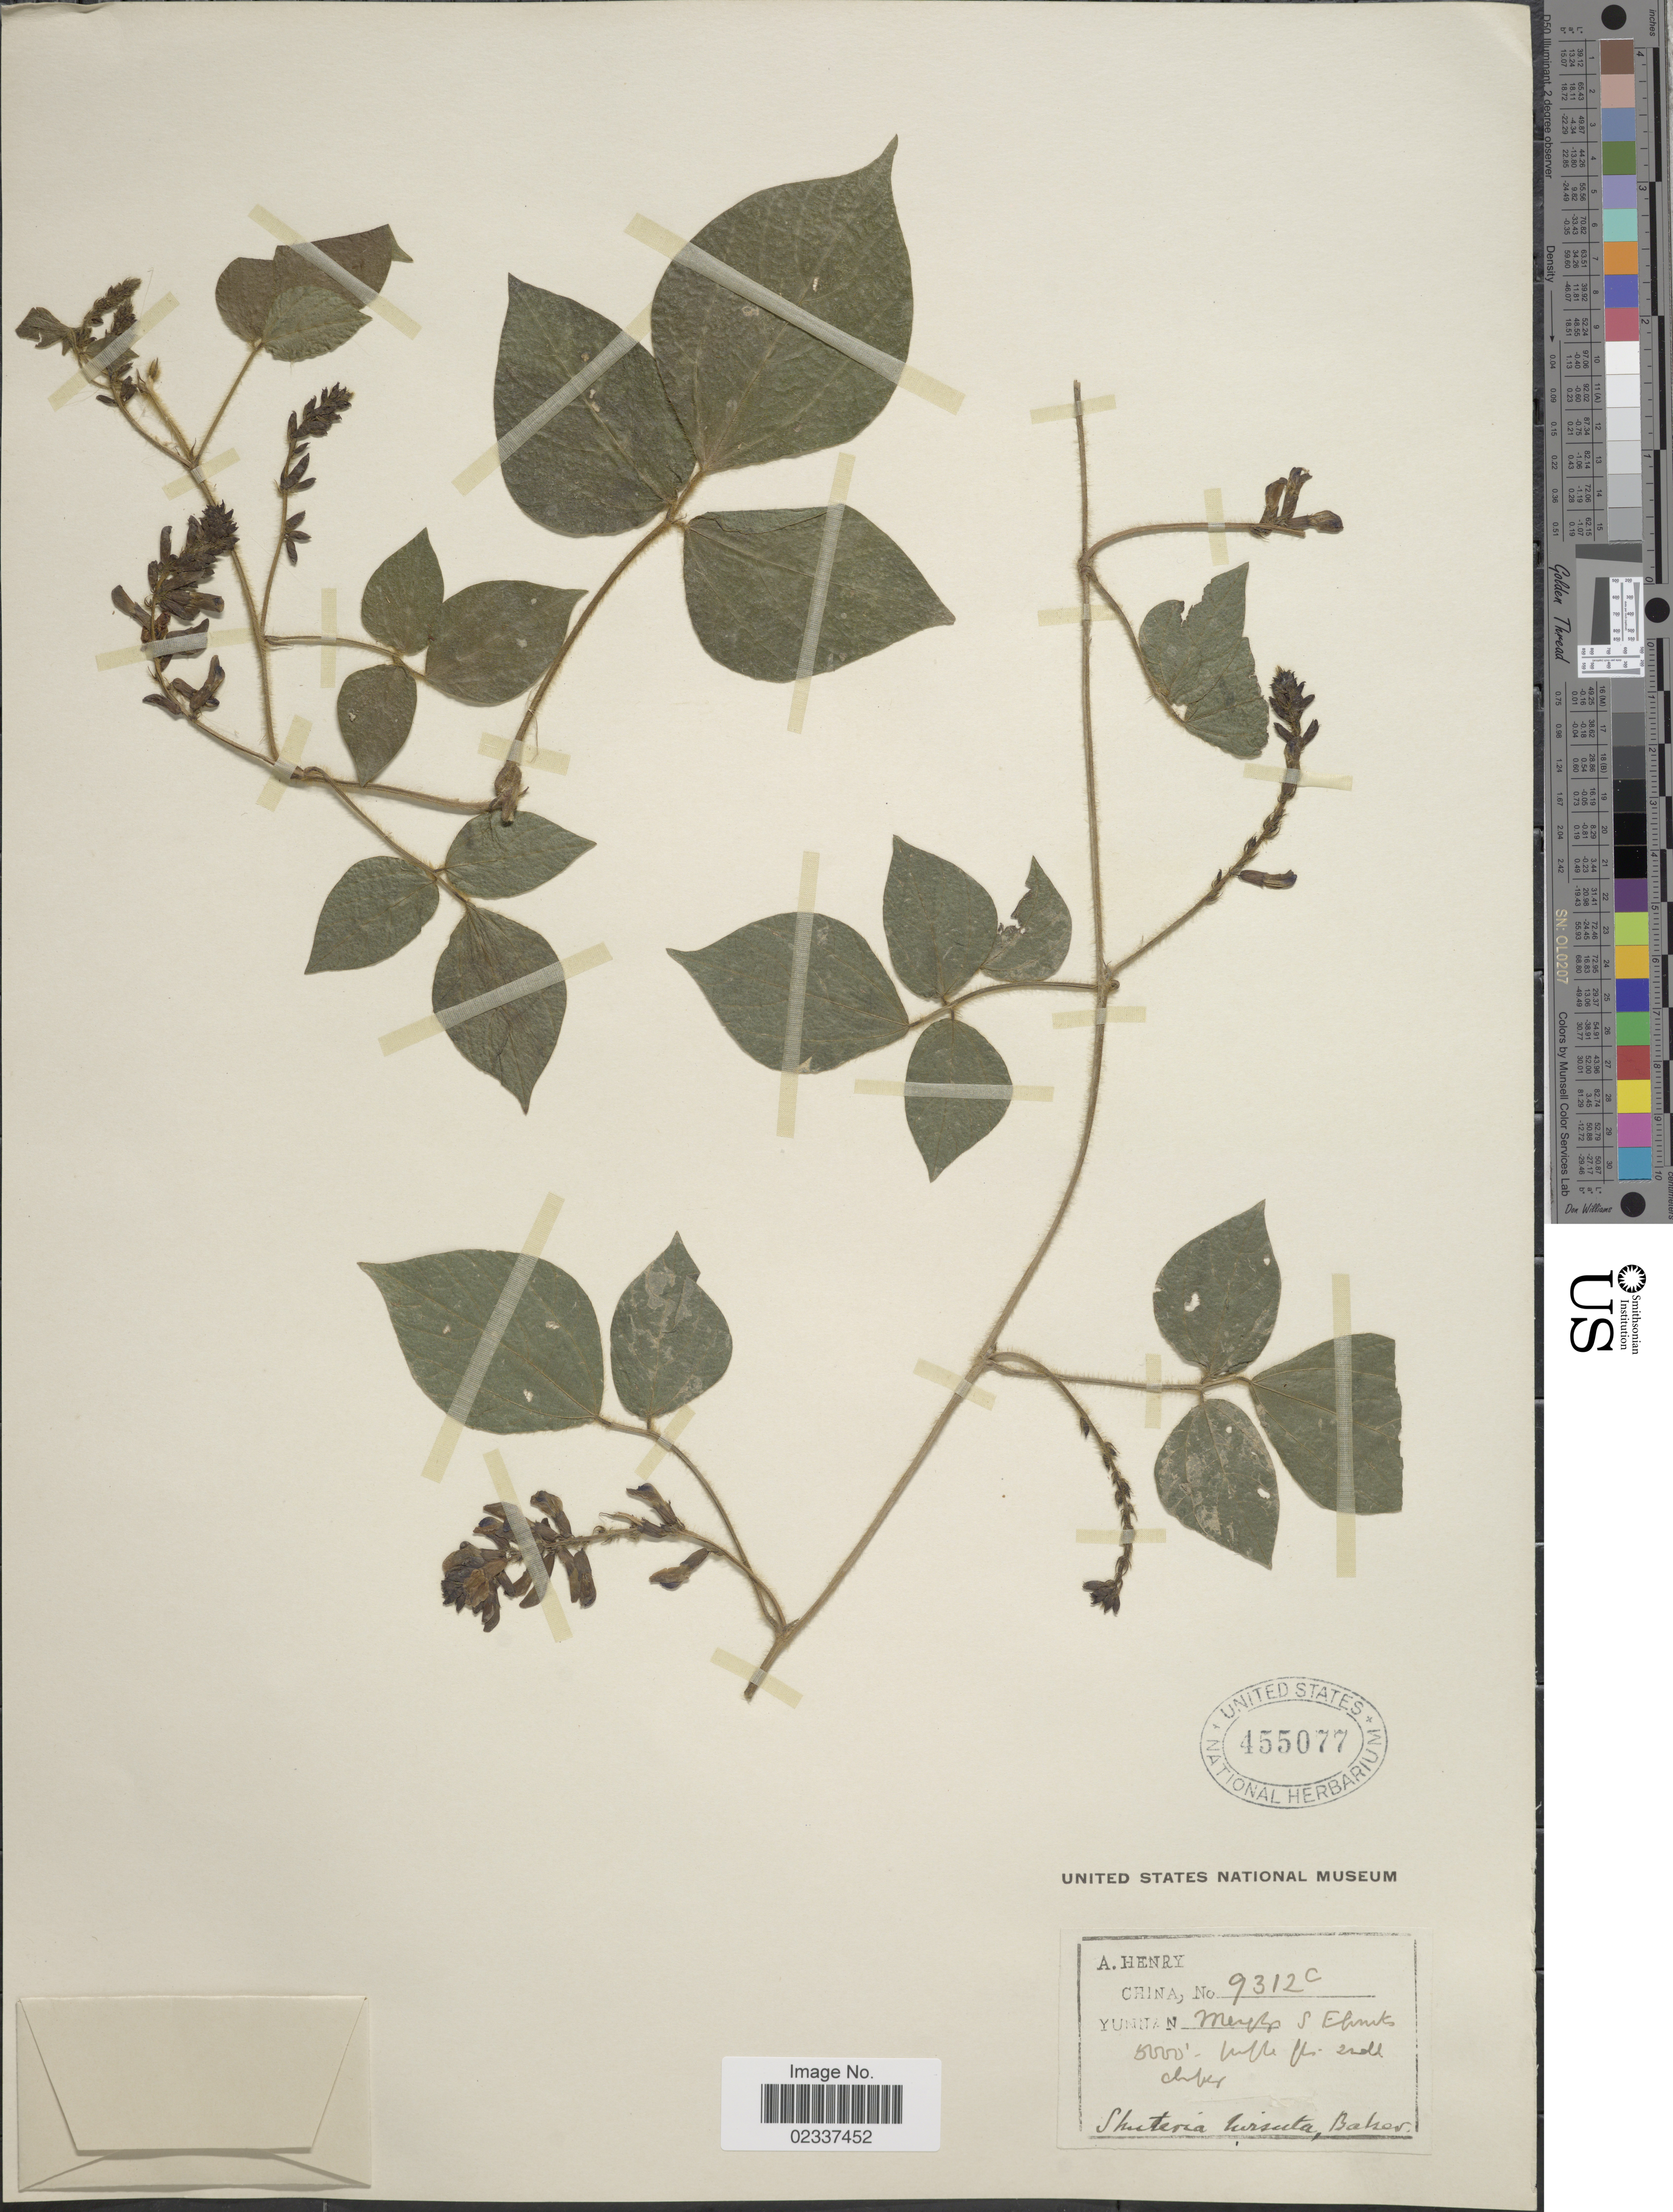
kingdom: Plantae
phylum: Tracheophyta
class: Magnoliopsida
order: Fabales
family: Fabaceae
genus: Harashuteria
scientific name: Harashuteria hirsuta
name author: (Baker) H. Ohashi & K. Ohashi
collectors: A. Henry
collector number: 9312 C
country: China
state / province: Yunnan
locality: Yunnan, Mengtze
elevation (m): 1524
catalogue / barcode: US 455077